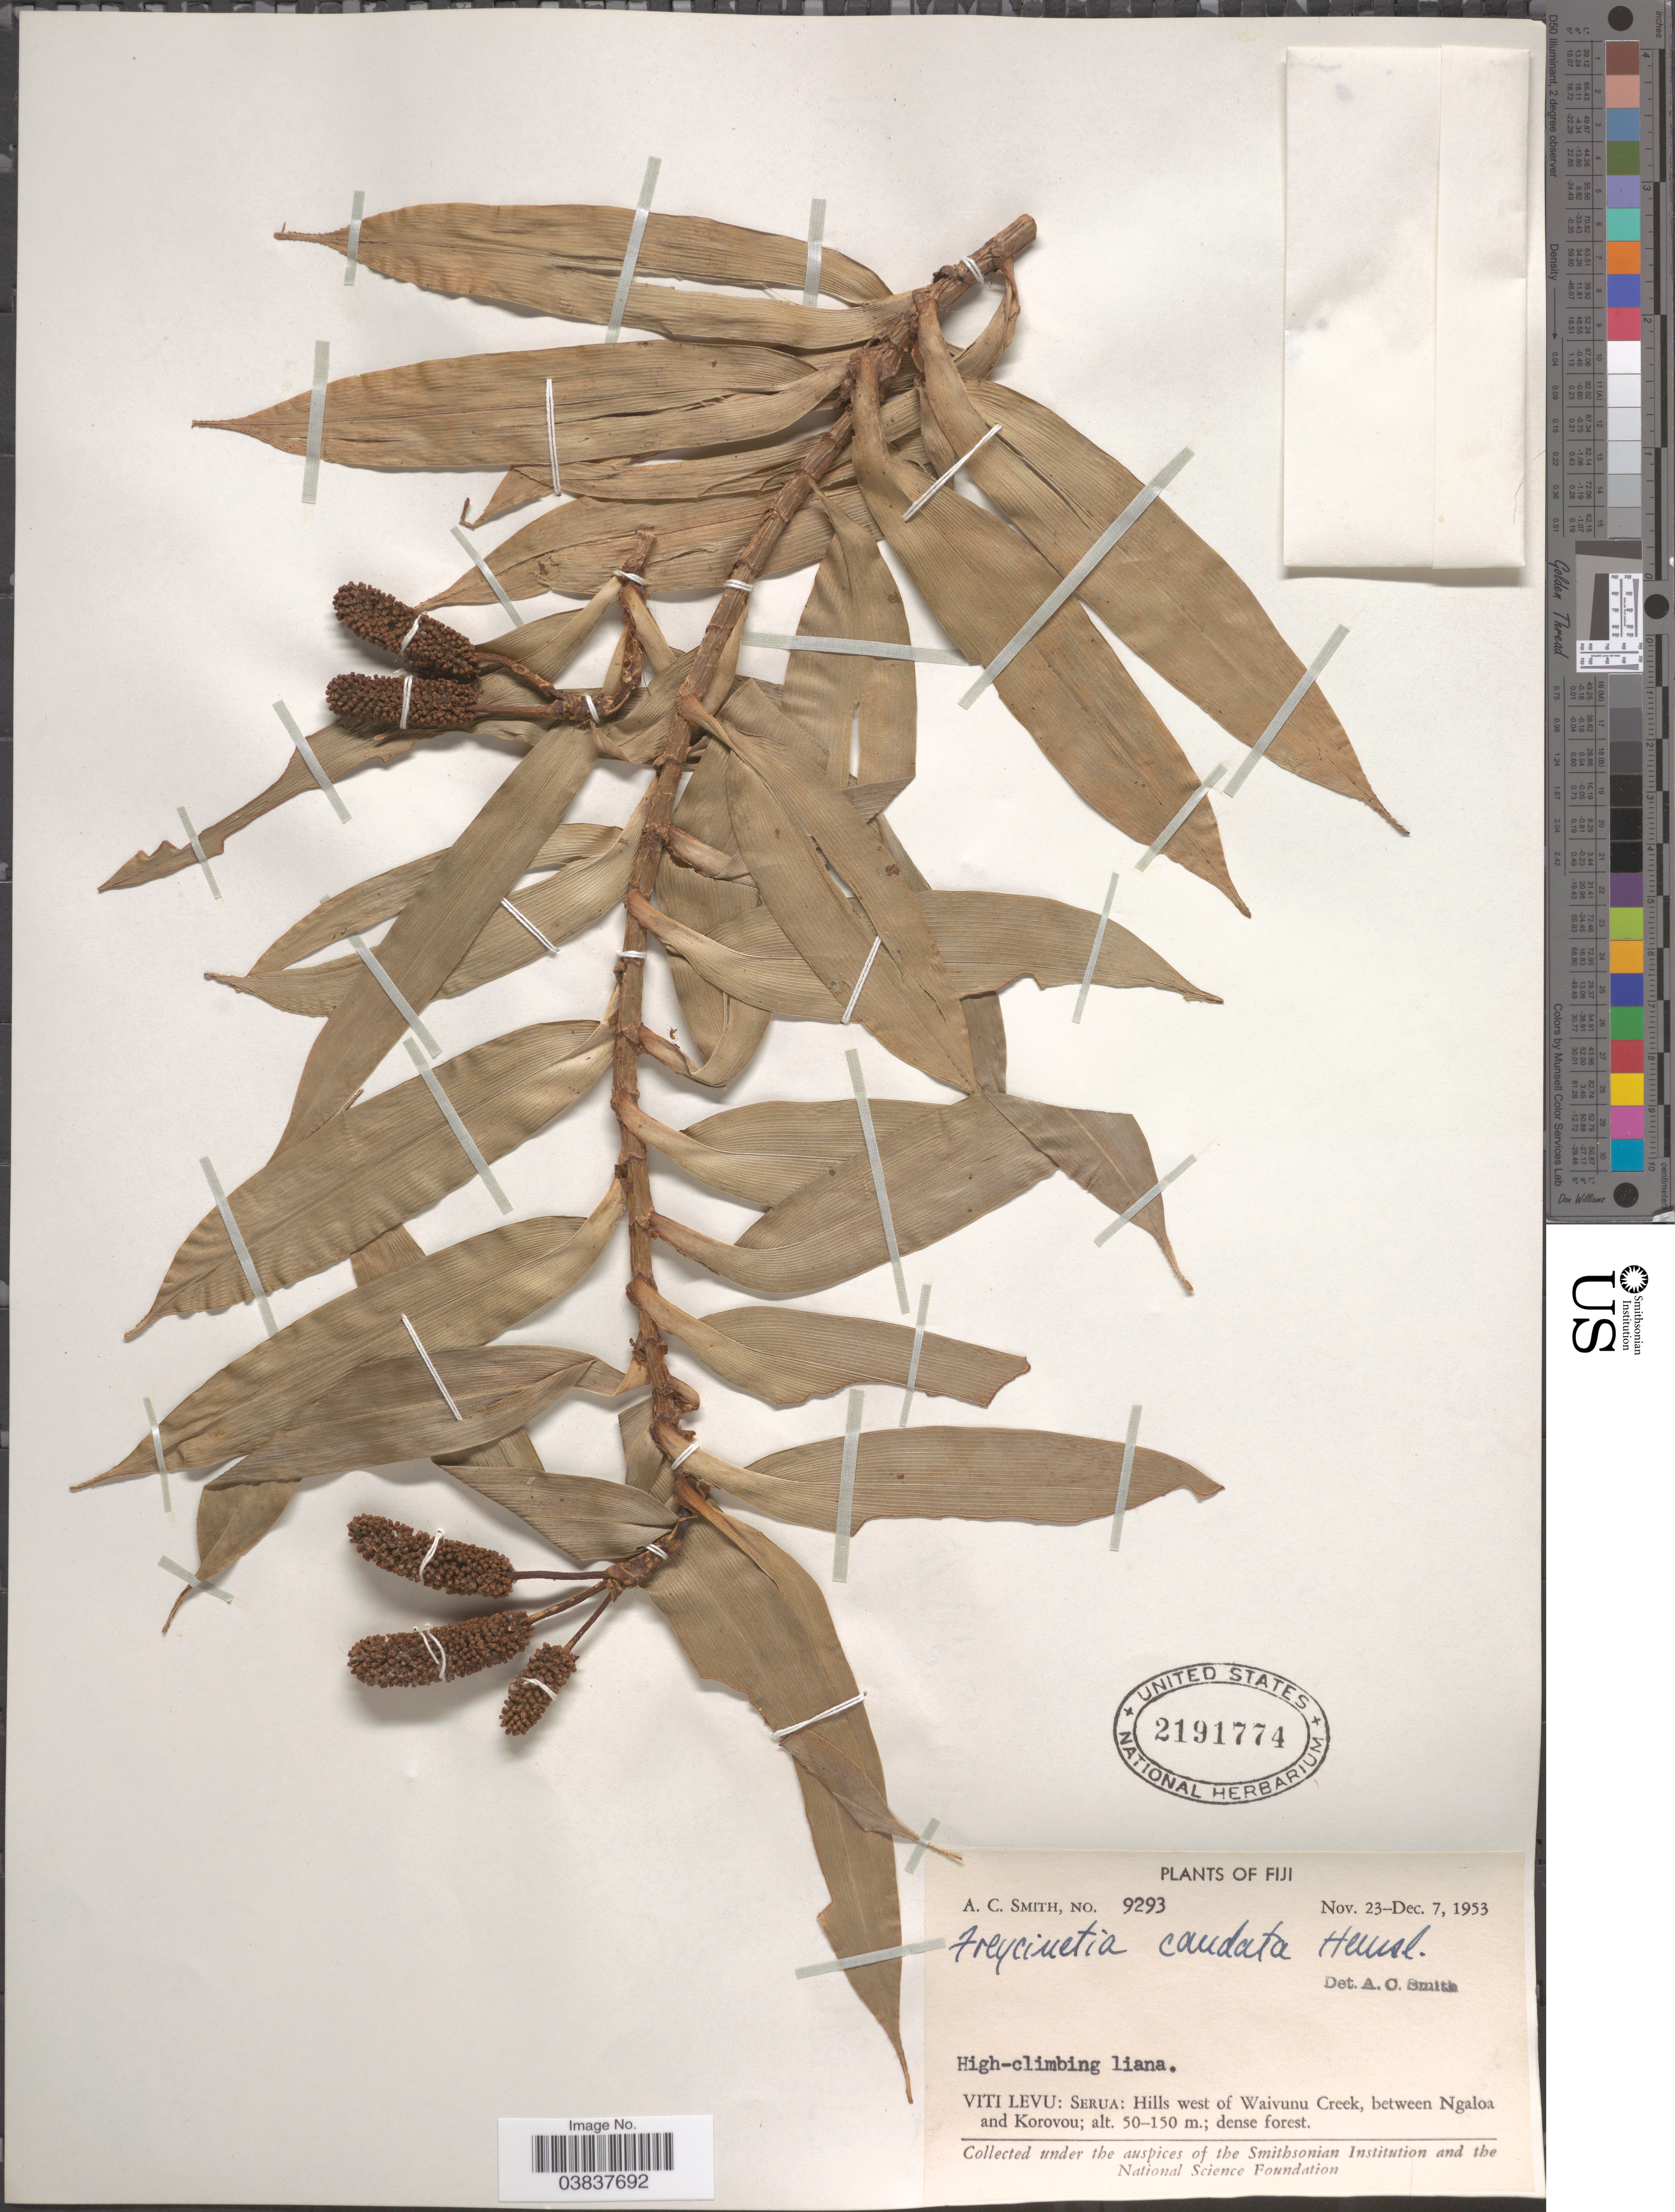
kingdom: Plantae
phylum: Tracheophyta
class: Liliopsida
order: Pandanales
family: Pandanaceae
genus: Freycinetia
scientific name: Freycinetia caudata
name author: Hemsl.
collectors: A. C. Smith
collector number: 9293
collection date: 1953-11-23/1953-12-07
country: Fiji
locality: Viti Levu: Serua: Hills west of Waivunu Creek, between Ngaloa and Korovou.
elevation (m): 50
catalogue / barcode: US 2191774